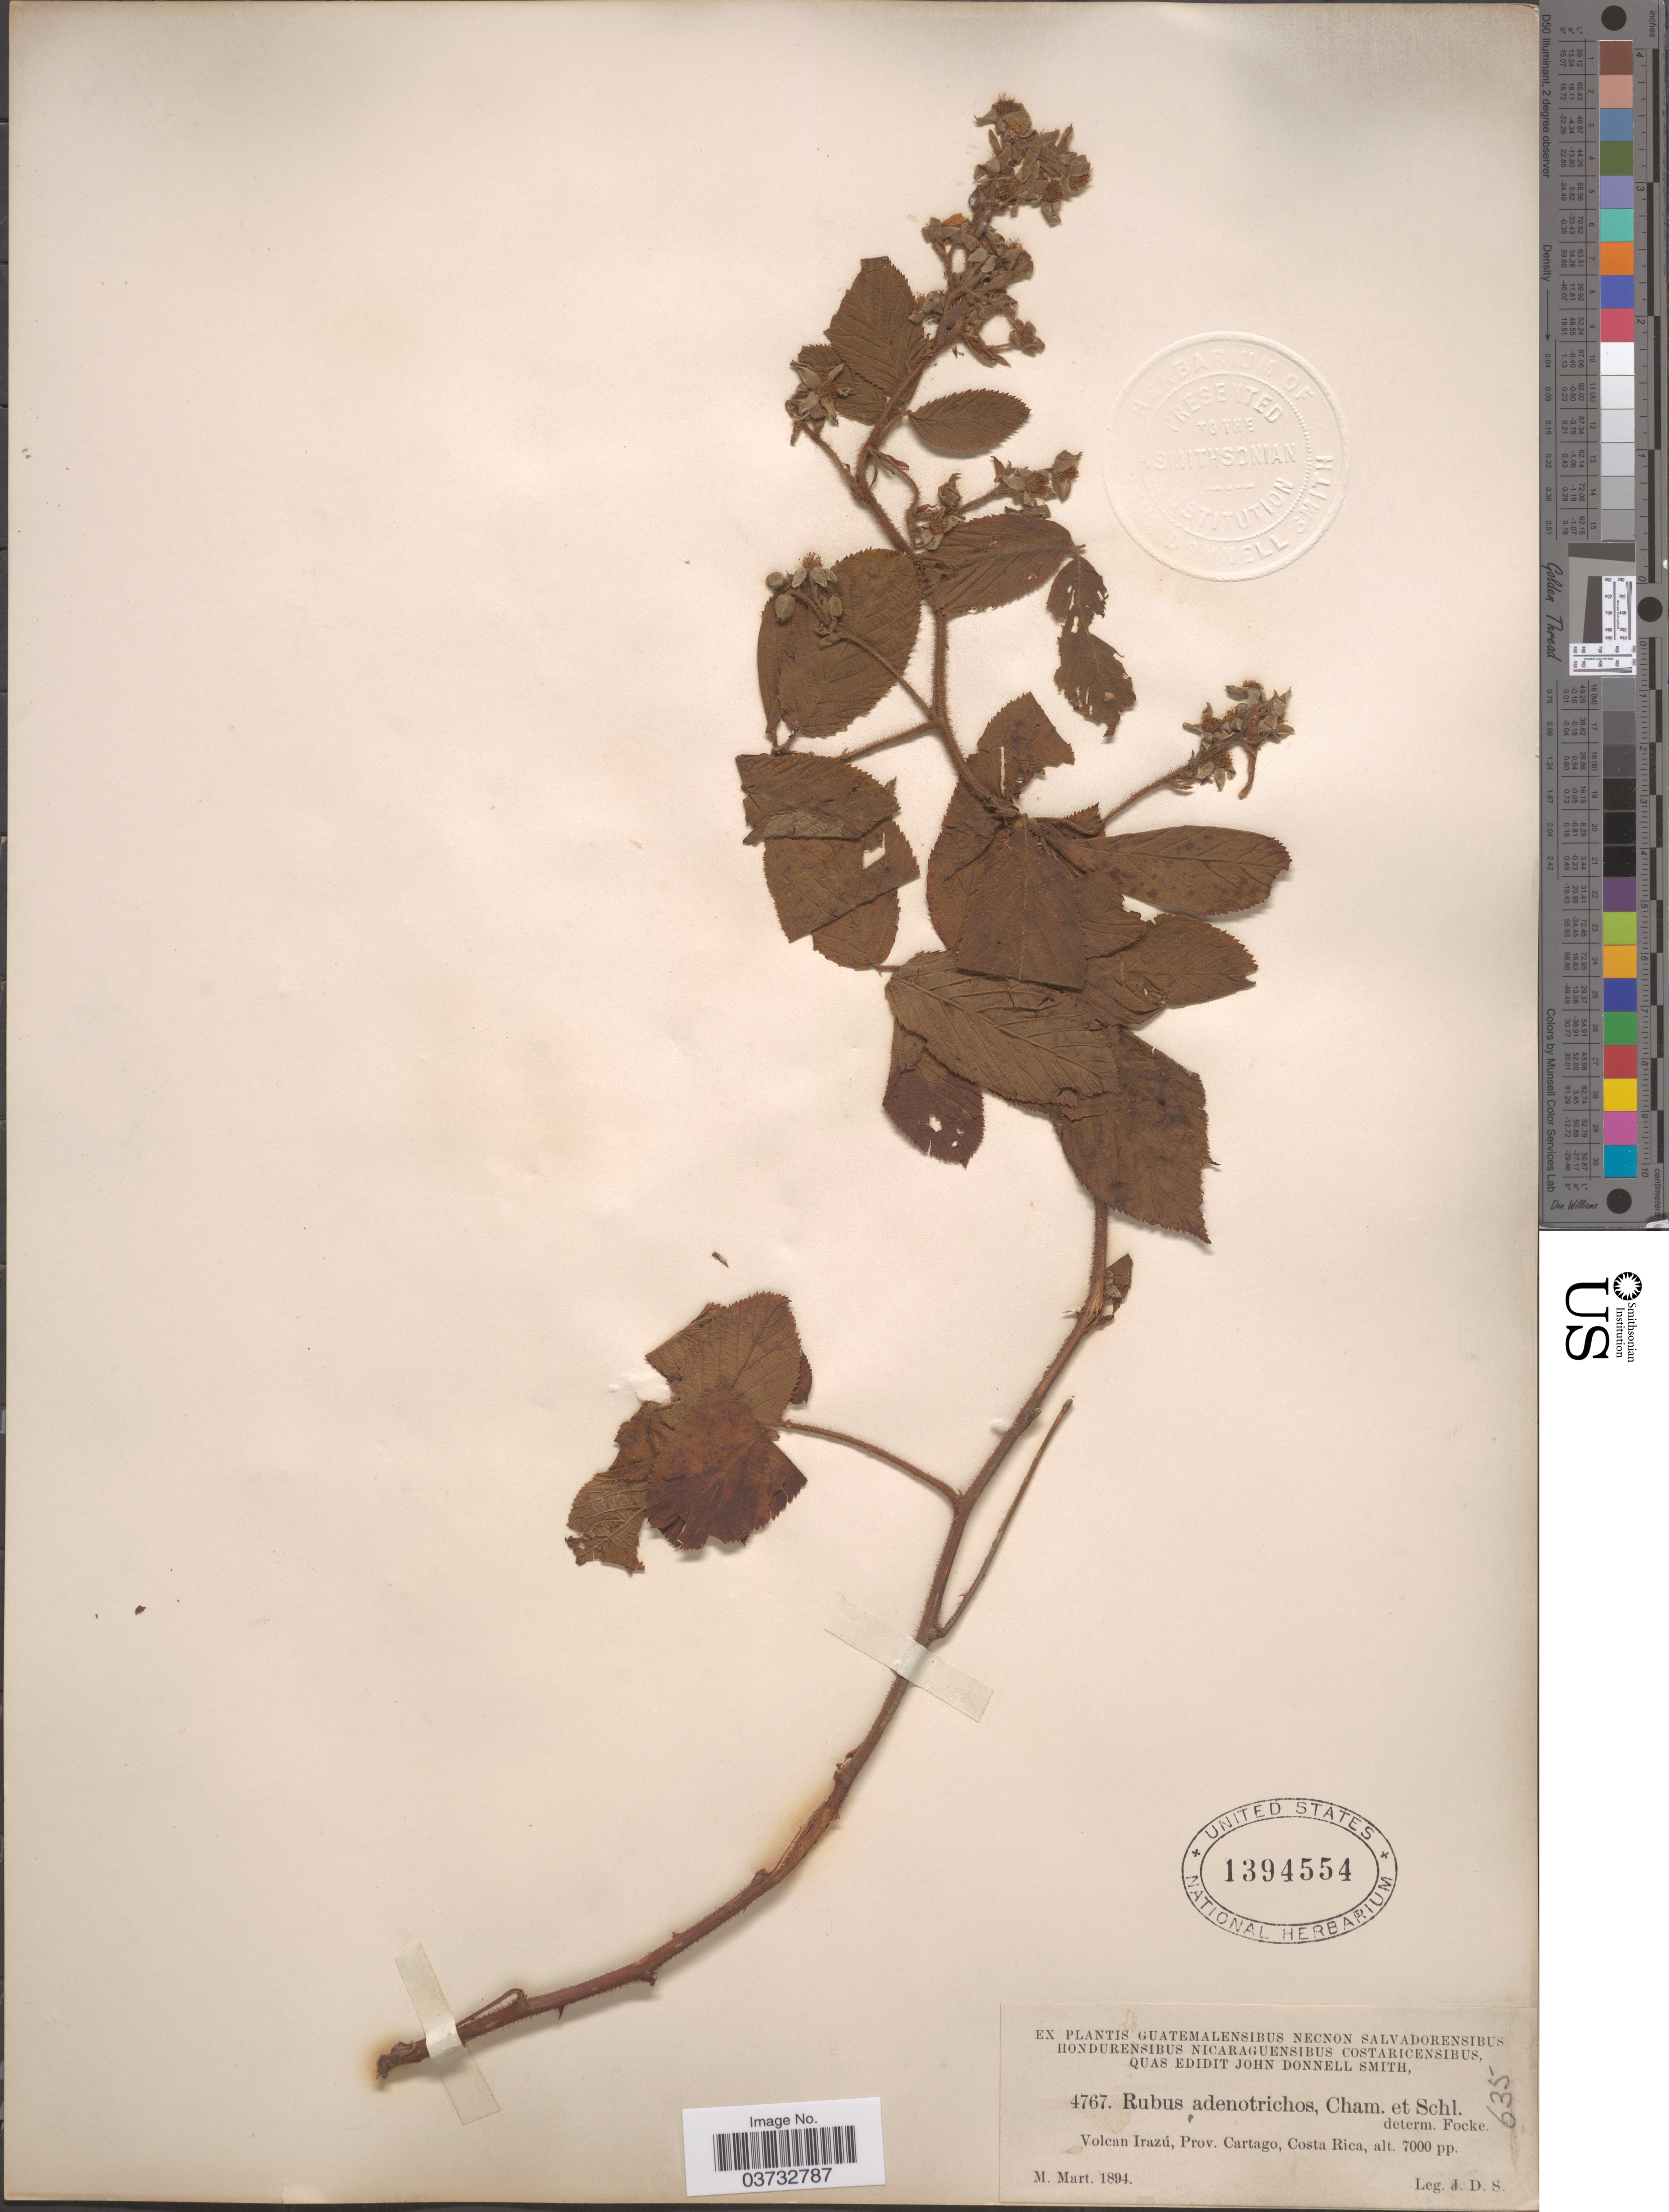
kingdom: Plantae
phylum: Tracheophyta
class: Magnoliopsida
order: Rosales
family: Rosaceae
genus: Rubus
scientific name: Rubus adenotrichos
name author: Schltdl.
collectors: J. Donnell Smith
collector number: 4767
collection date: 1894-03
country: Costa Rica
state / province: Cartago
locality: Volcan Irazú.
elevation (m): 2134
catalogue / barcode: US 1394554